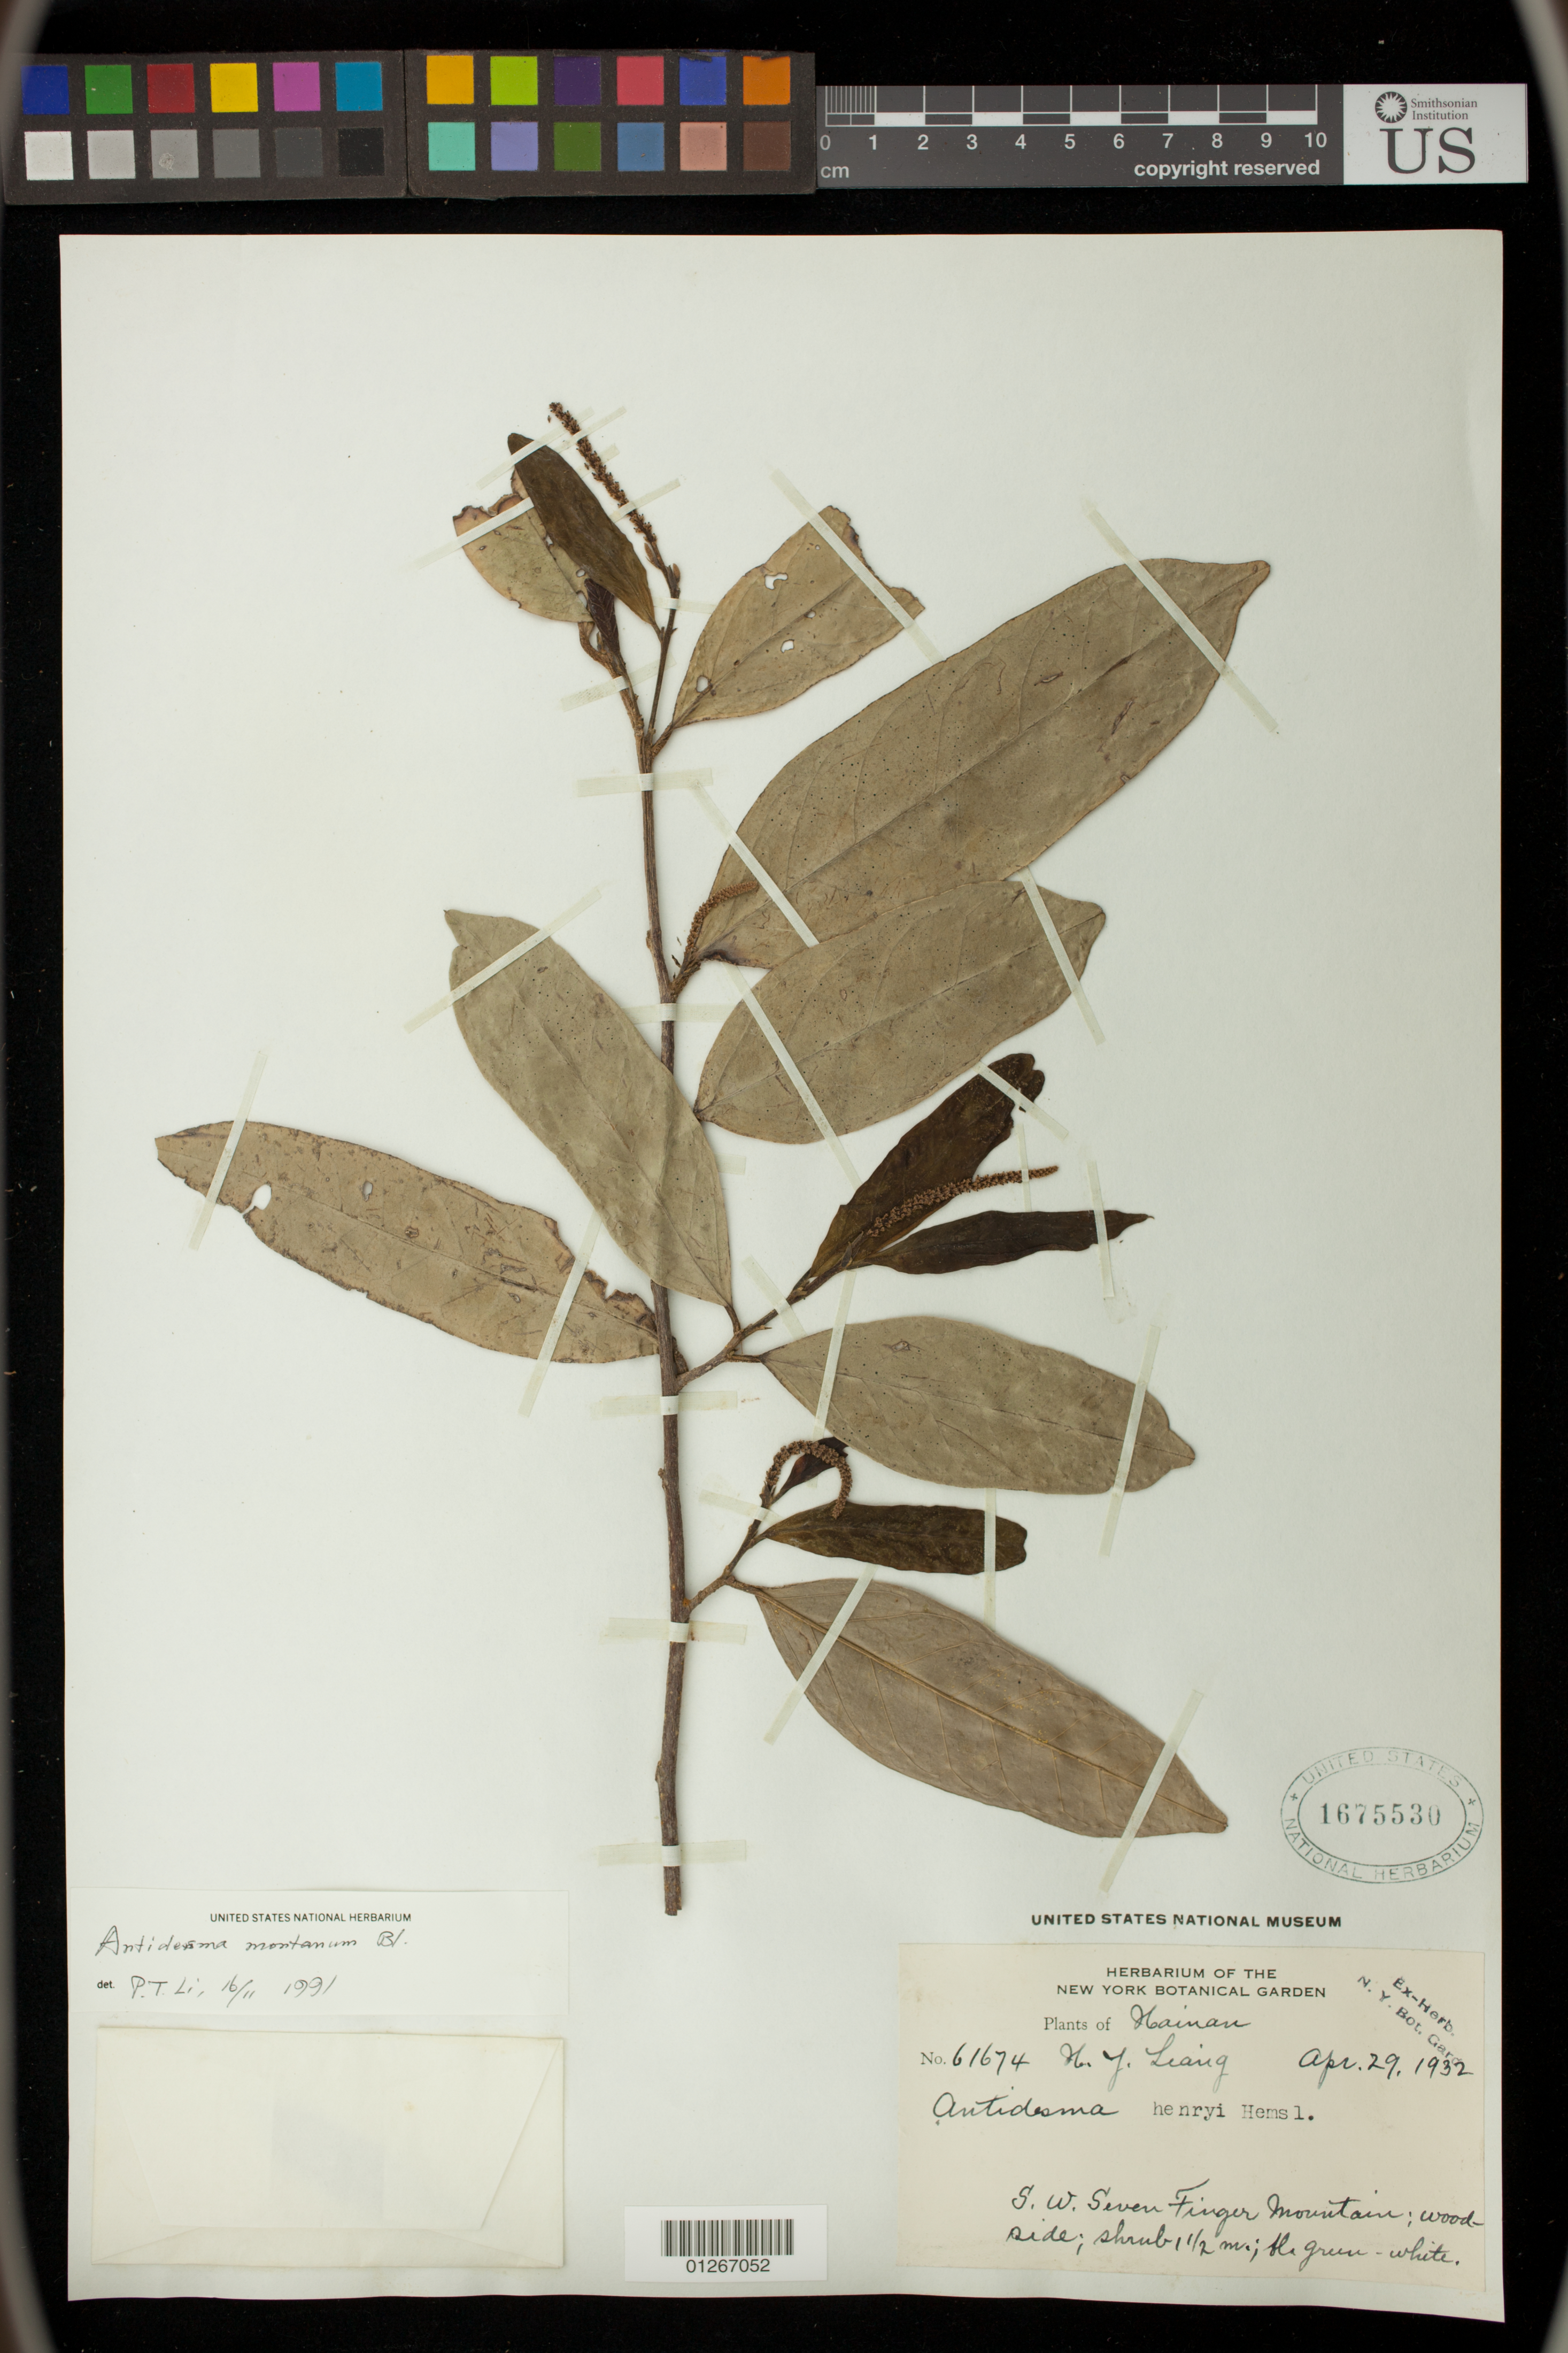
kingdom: Plantae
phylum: Tracheophyta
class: Magnoliopsida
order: Malpighiales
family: Phyllanthaceae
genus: Antidesma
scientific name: Antidesma montanum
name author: Blume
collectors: H. Y. Liang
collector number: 61674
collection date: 1932-04-29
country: China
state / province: Hainan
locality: S.W. Seven Finger Mountain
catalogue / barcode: US 1675530